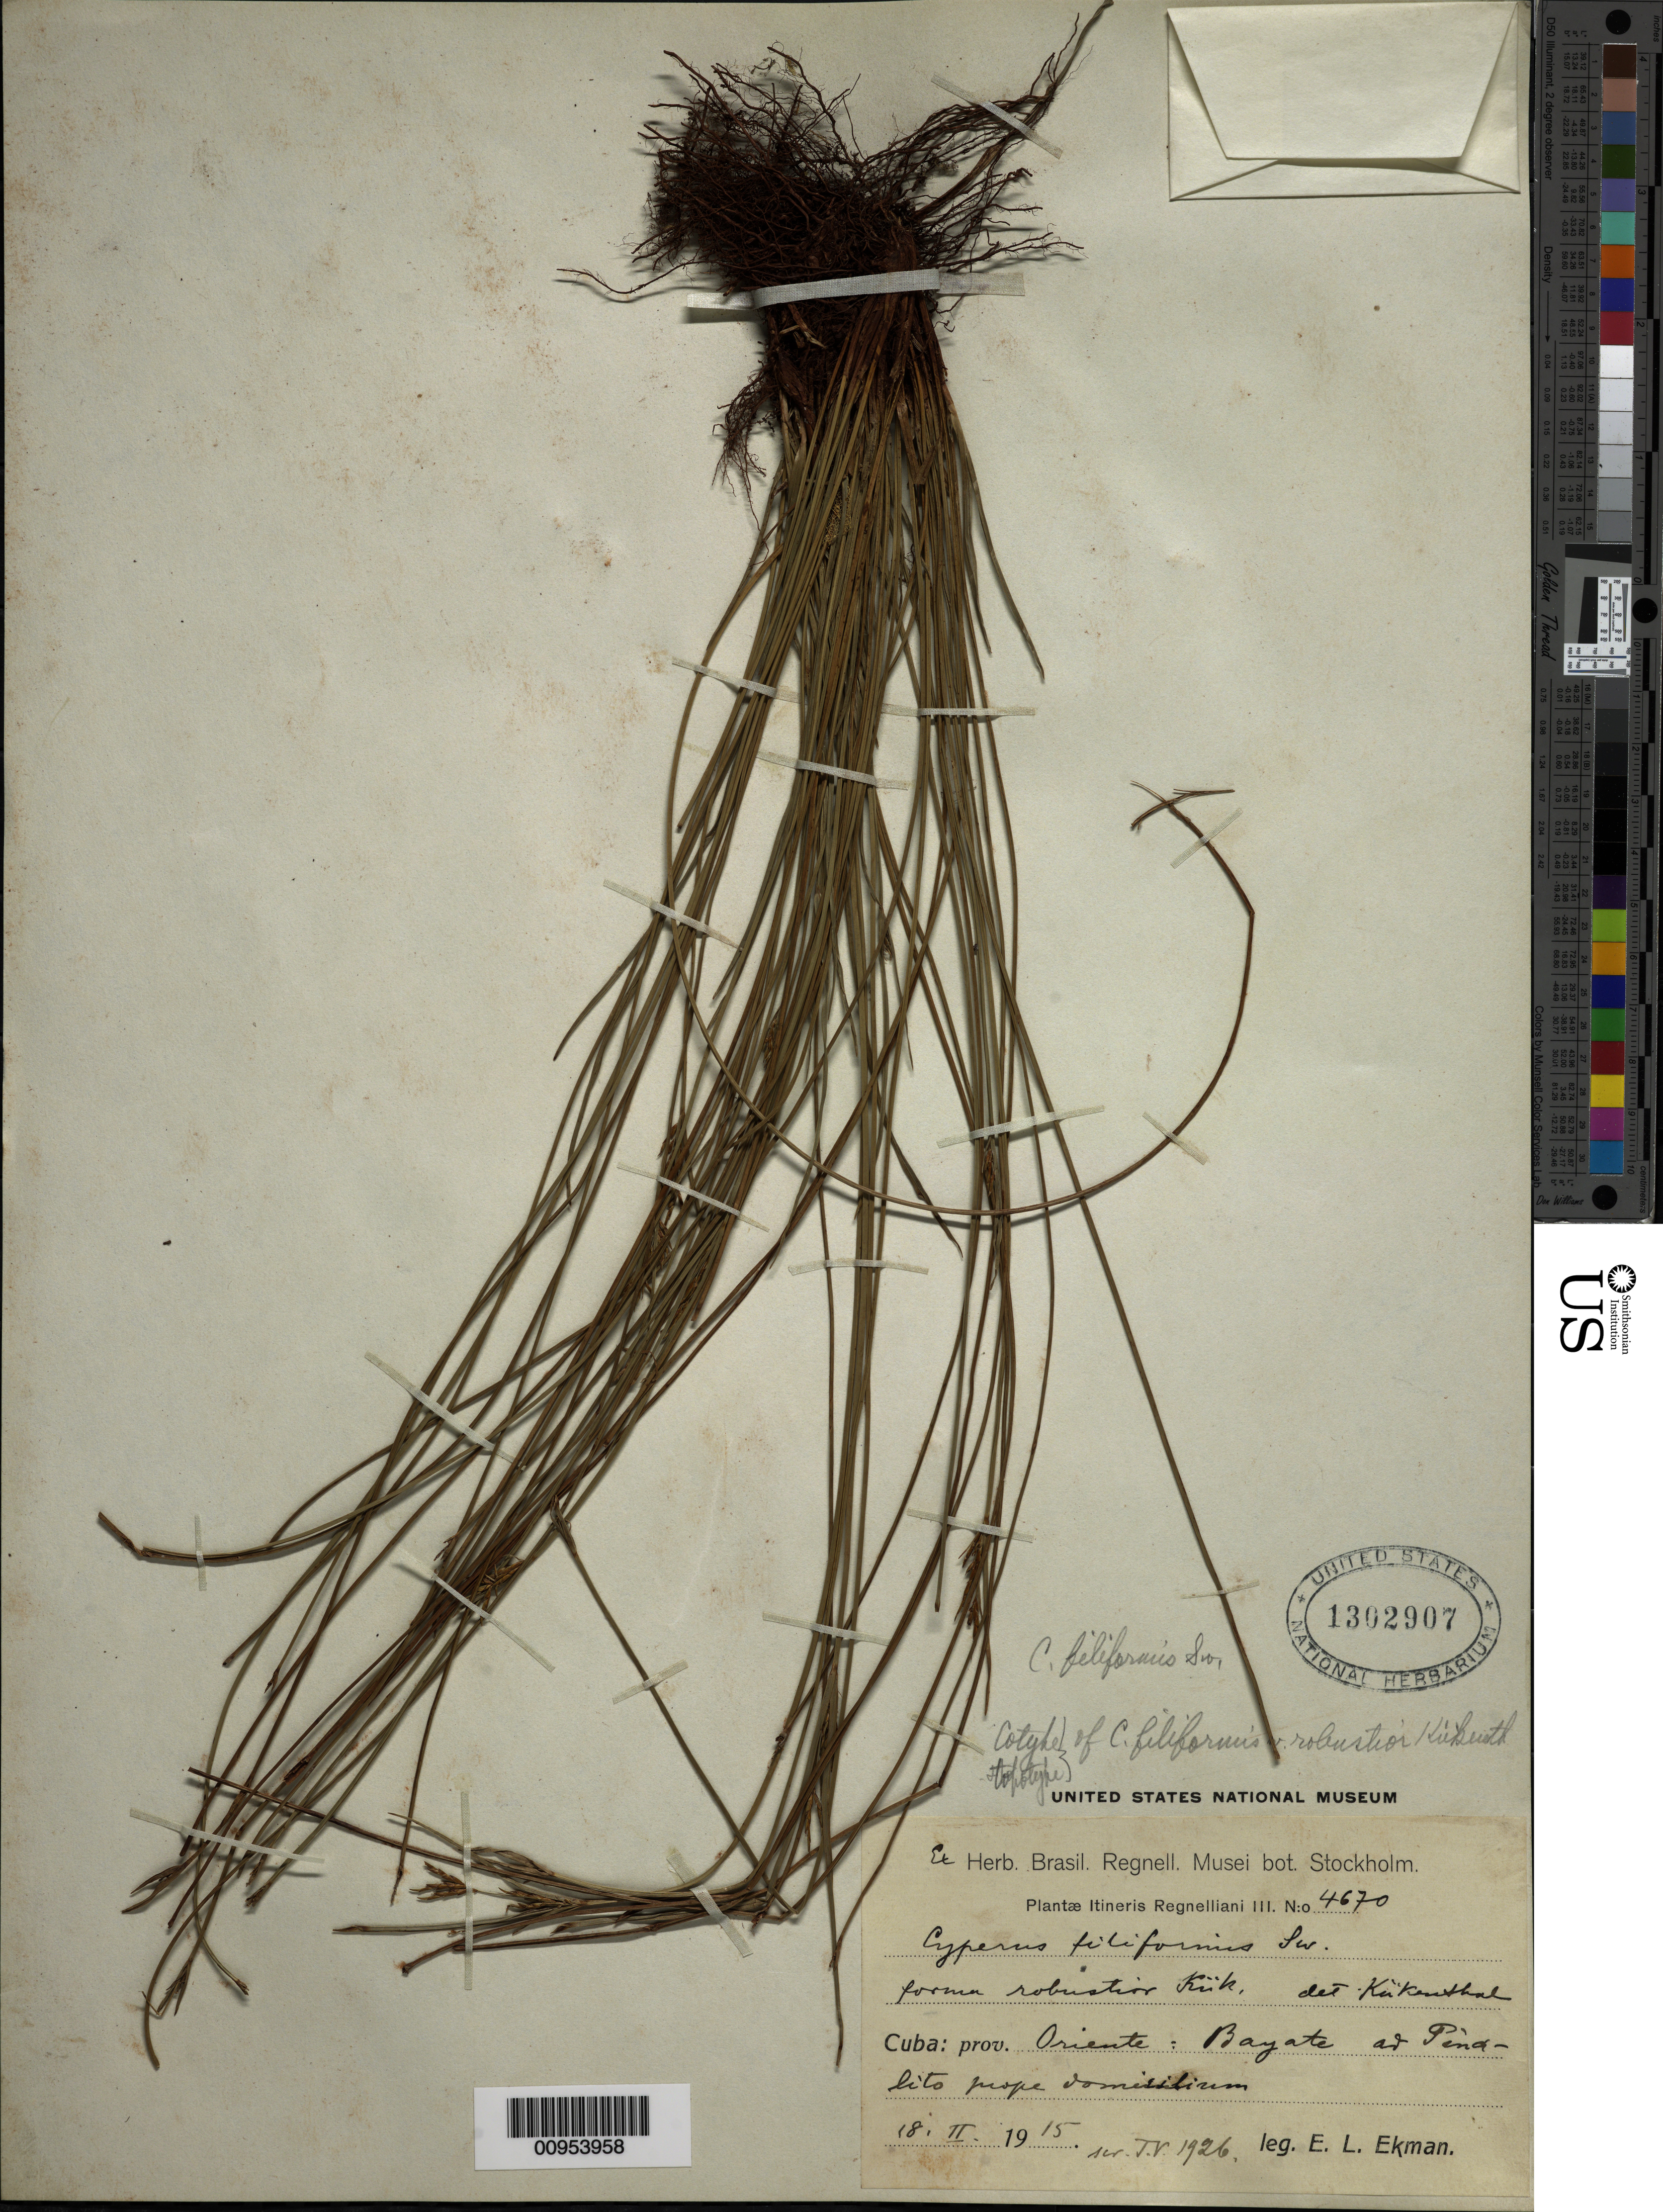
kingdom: Plantae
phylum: Tracheophyta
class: Liliopsida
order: Poales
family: Cyperaceae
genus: Cyperus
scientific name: Cyperus filiformis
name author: Sw.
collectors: E. L. Ekman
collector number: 4670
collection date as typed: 18 Feb 1915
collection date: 1915-02-18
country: Cuba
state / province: Oriente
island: Cuba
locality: Bayate ad Penalito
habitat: Prope "domisilicum"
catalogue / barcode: US 1302907